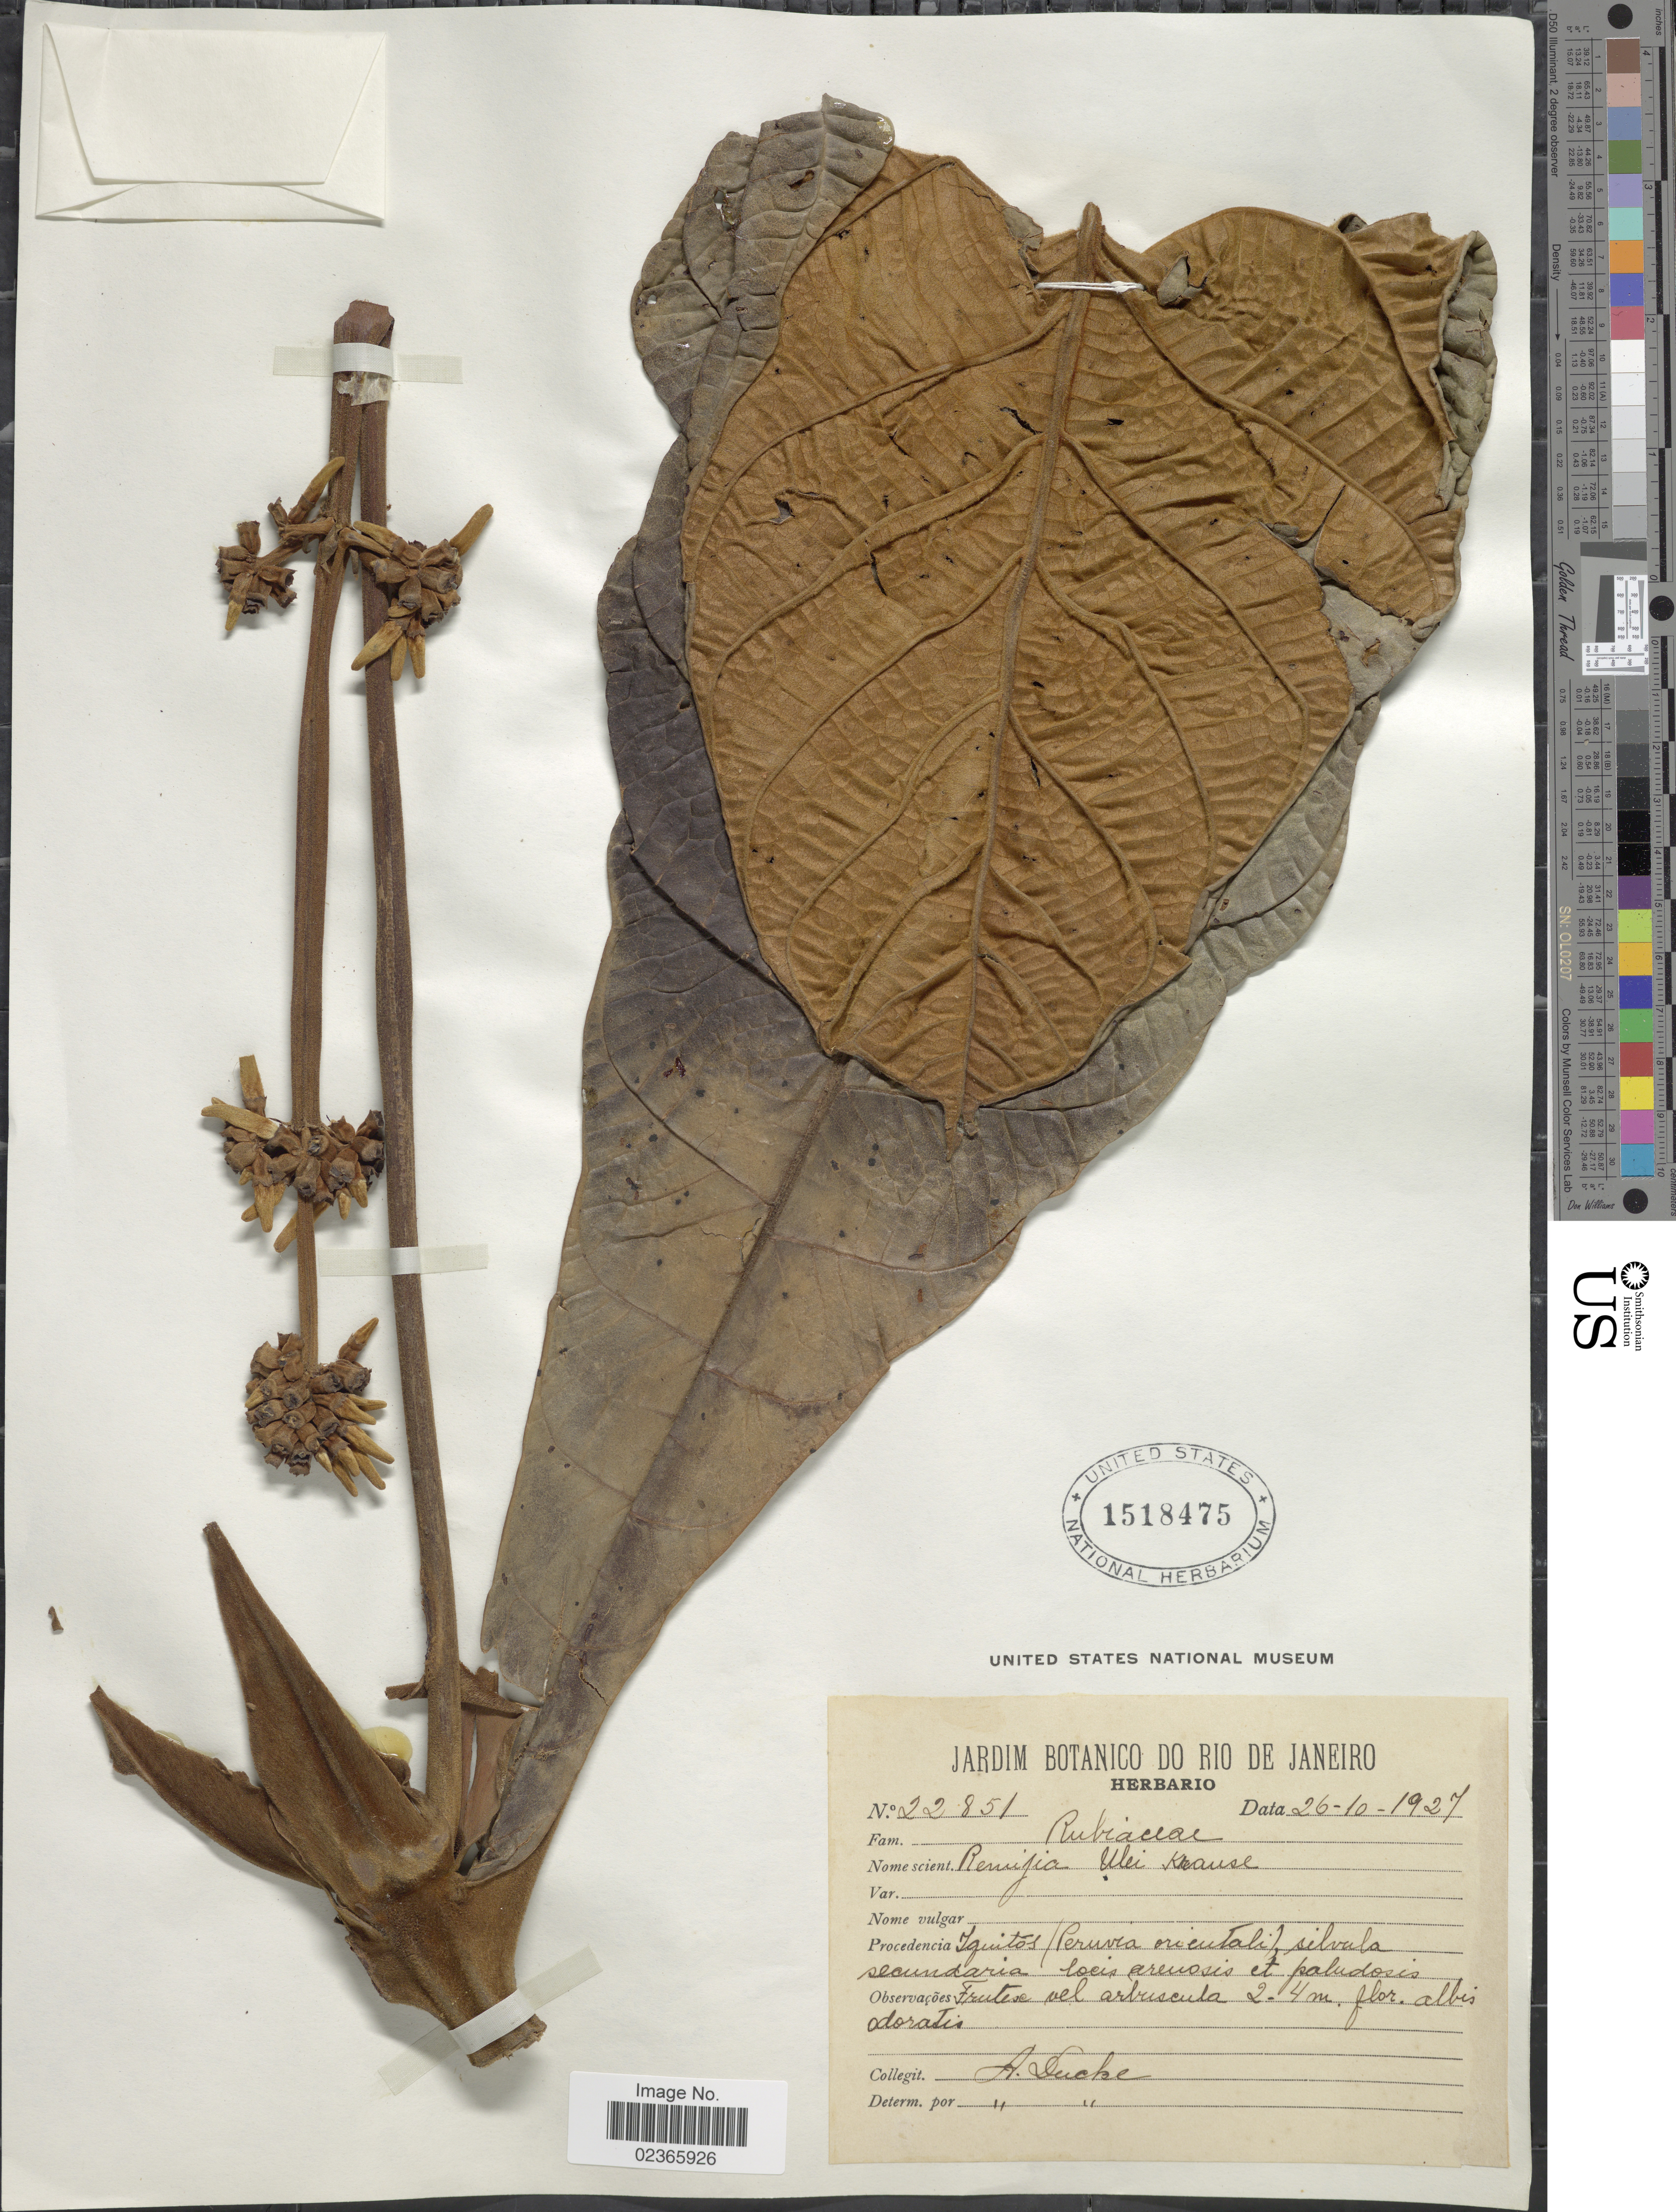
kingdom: Plantae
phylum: Tracheophyta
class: Magnoliopsida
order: Gentianales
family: Rubiaceae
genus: Remijia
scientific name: Remijia ulei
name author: K. Krause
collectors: A. Ducke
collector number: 22851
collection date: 1927-10-26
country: Peru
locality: Iquitos (Peruvia orientali) silvala secundaria locis arenosis et paludosis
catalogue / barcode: US 1518475